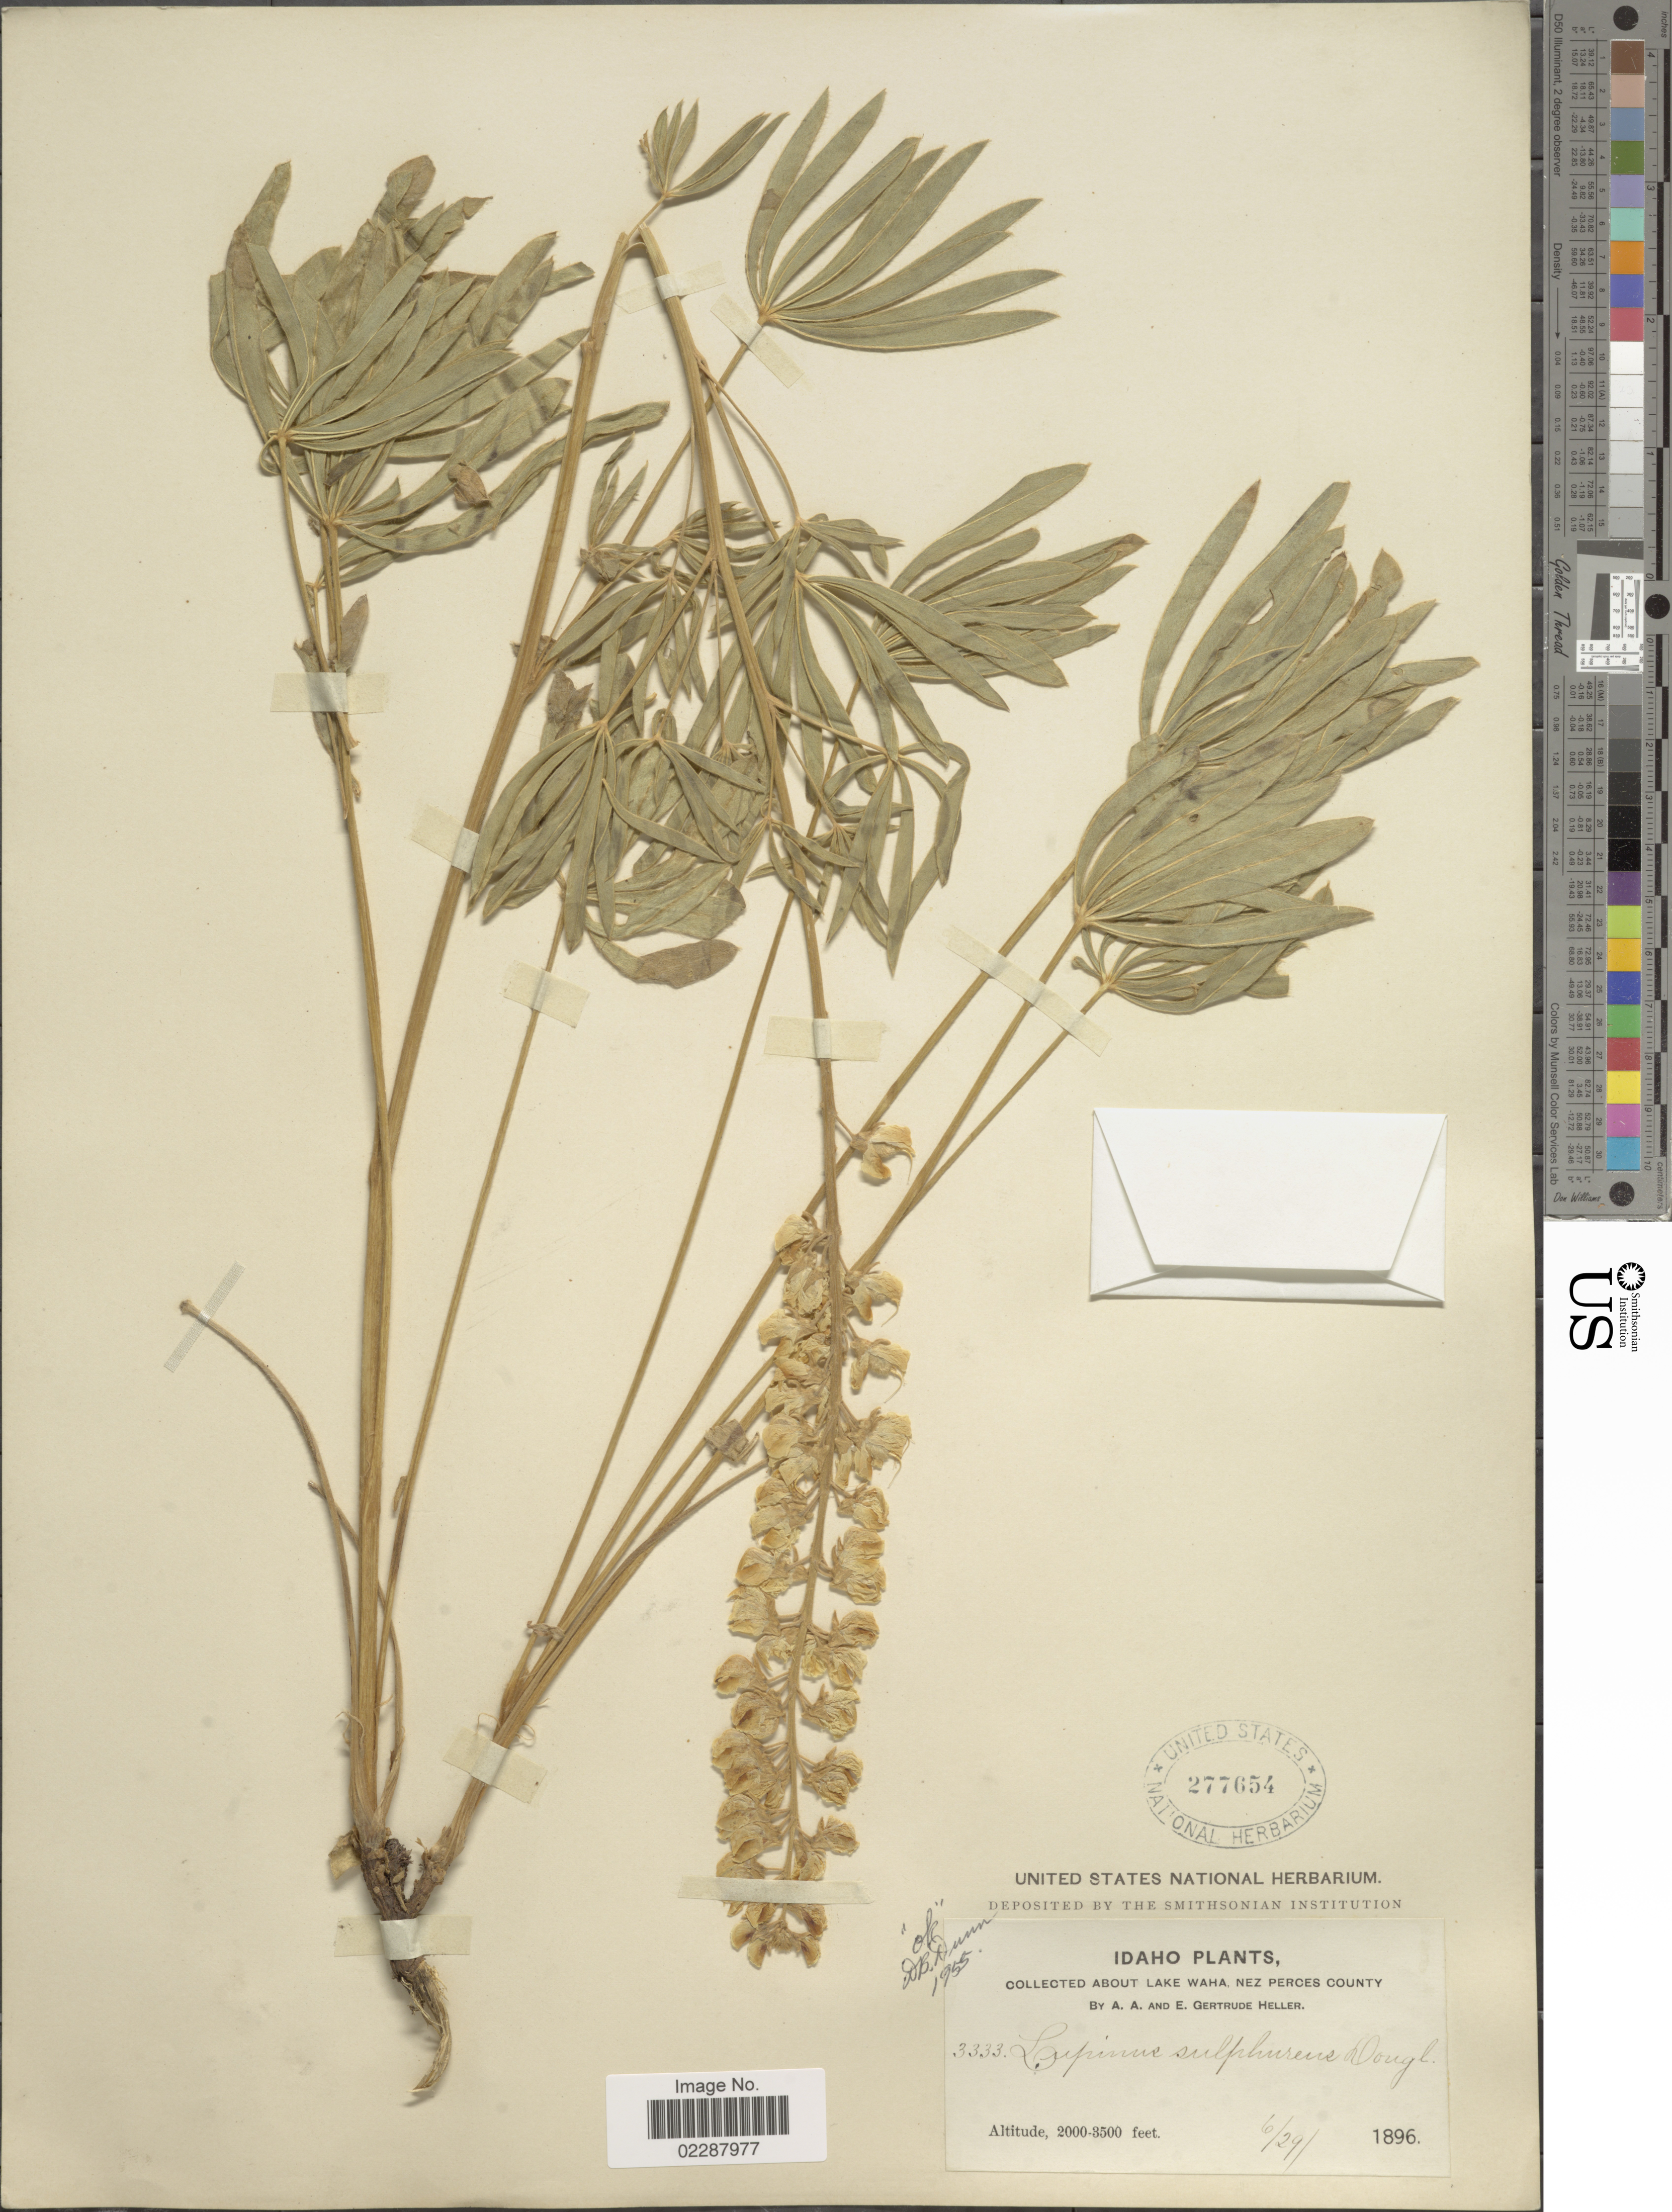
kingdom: Plantae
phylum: Tracheophyta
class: Magnoliopsida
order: Fabales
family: Fabaceae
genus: Lupinus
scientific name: Lupinus sulphureus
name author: Douglas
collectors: A. A. Heller & E. G. Heller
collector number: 3333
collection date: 1896-06-29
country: United States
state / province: Idaho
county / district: Nez Perce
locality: About Lake Waha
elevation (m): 610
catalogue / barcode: US 277654